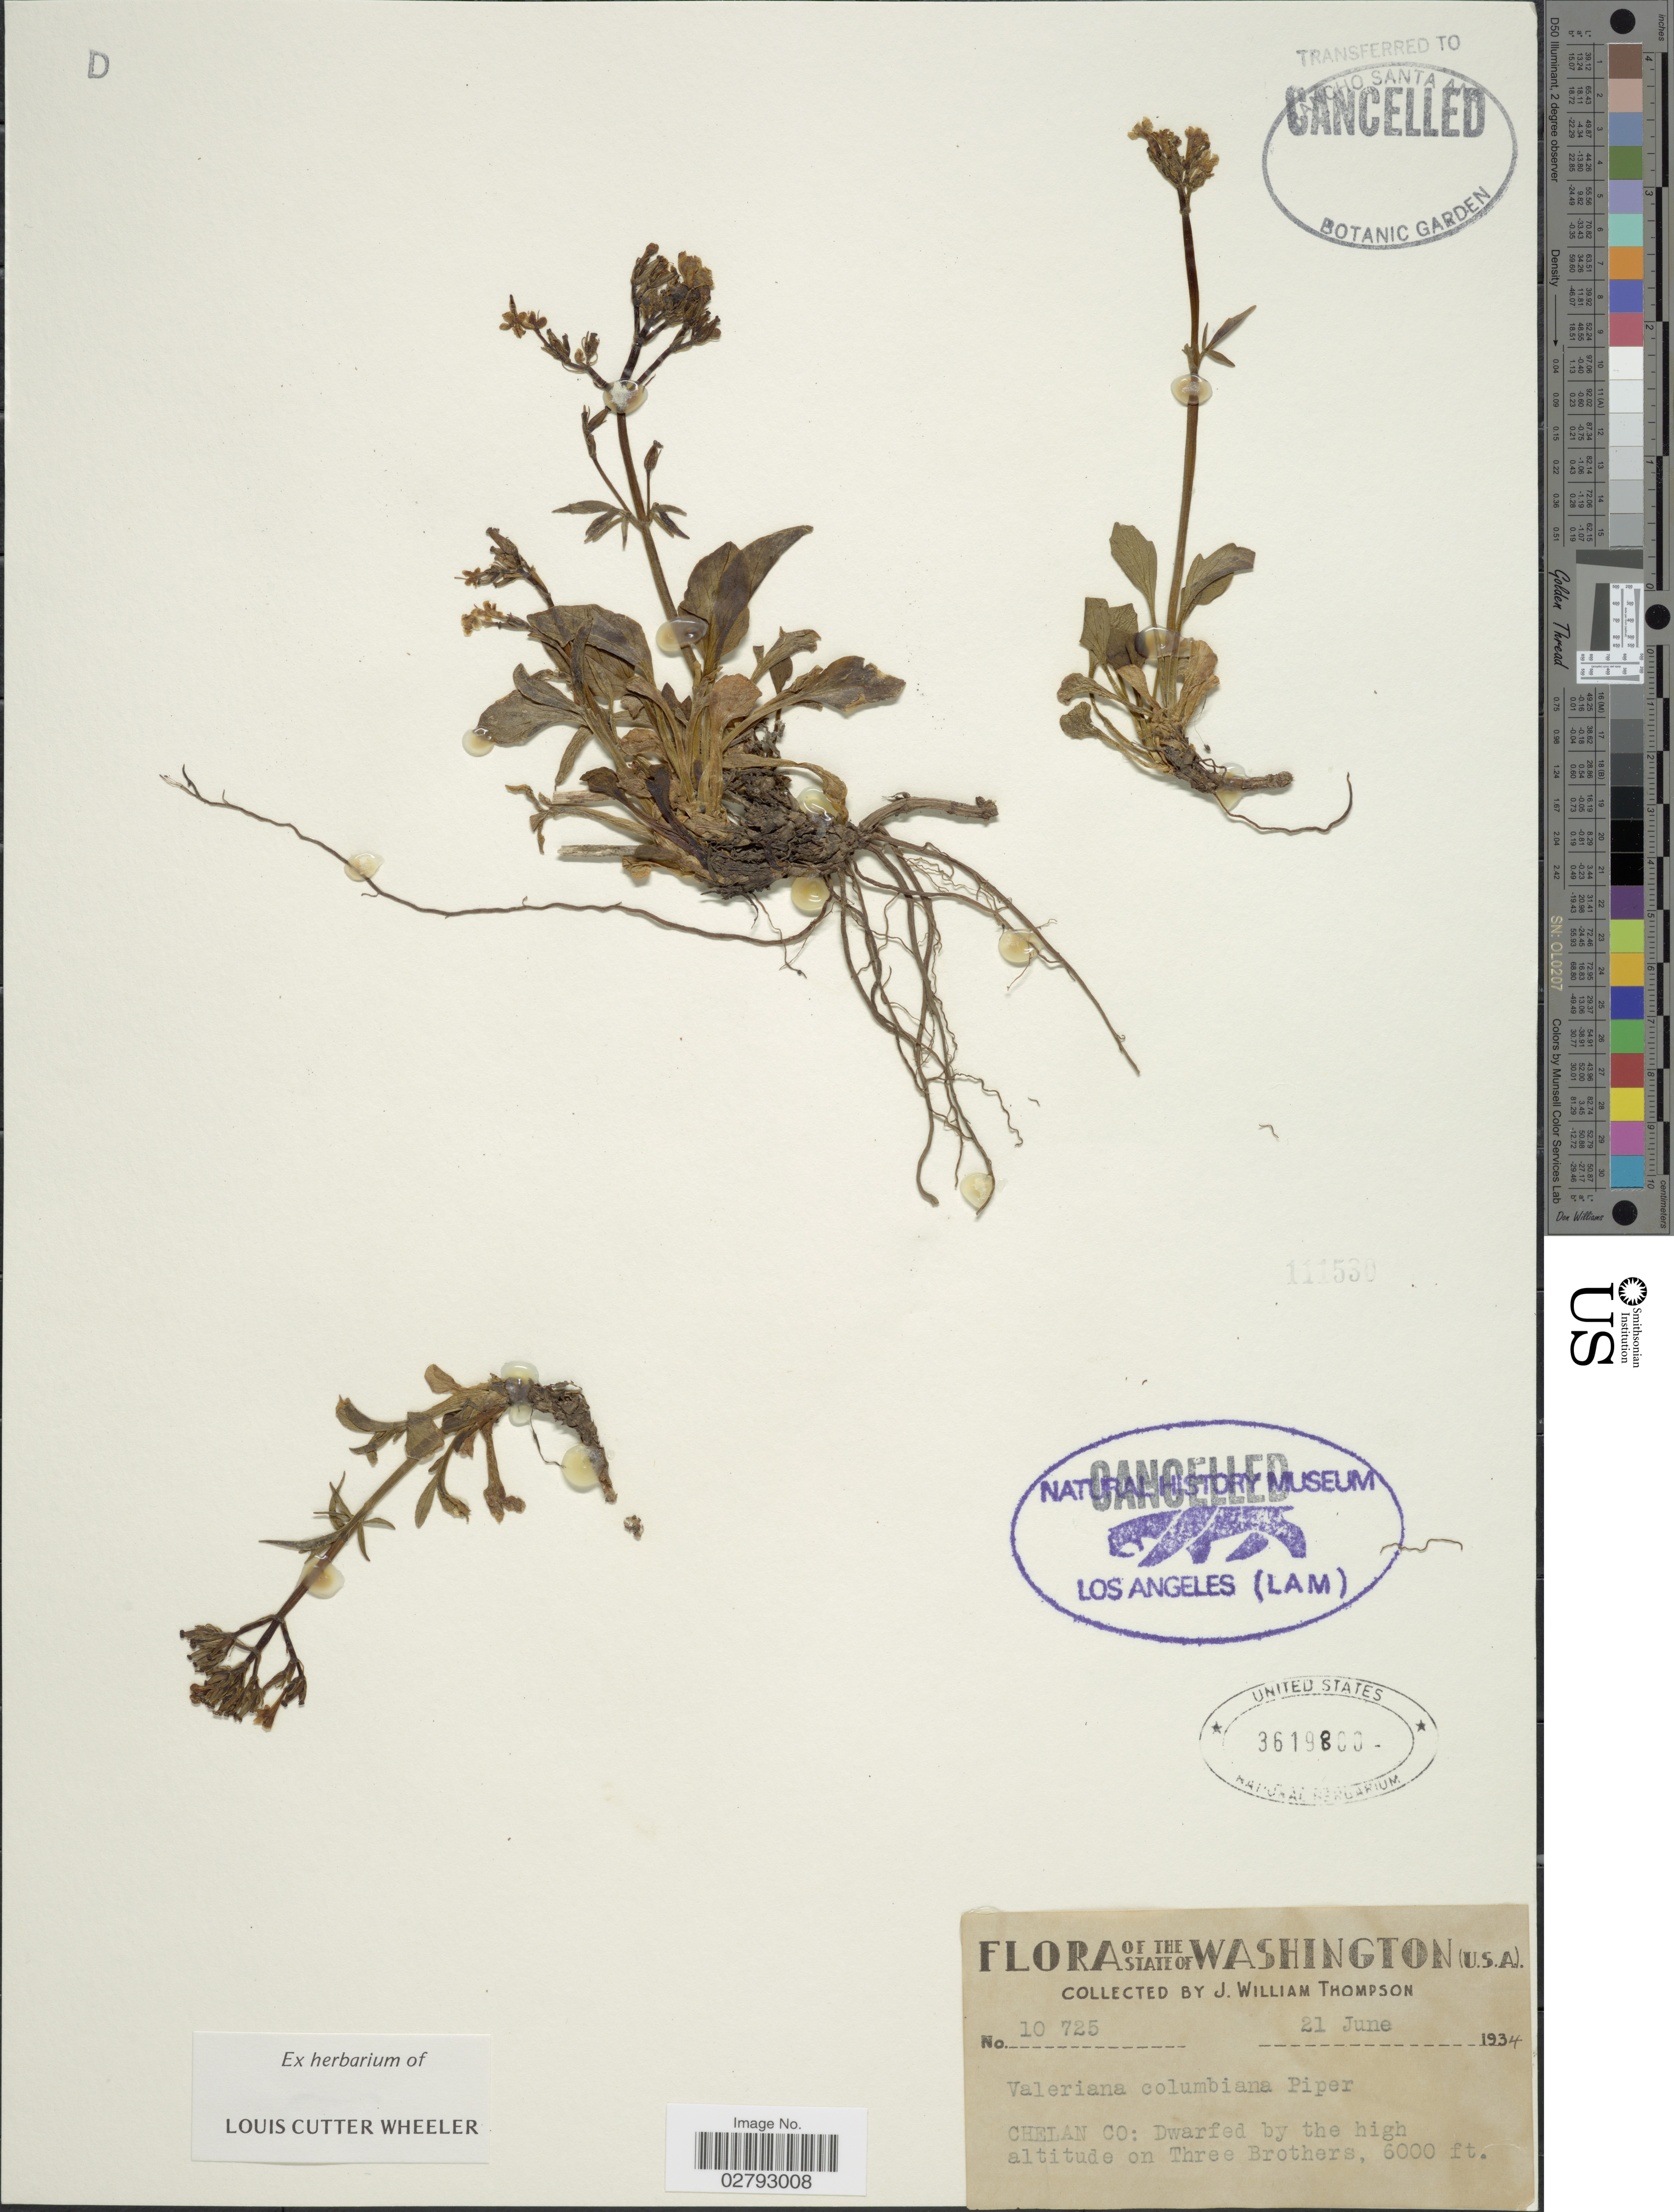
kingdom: Plantae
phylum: Tracheophyta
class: Magnoliopsida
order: Dipsacales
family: Caprifoliaceae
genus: Valeriana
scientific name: Valeriana columbiana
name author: Piper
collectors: J. W. Thompson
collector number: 10725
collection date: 1934-06-21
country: United States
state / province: Washington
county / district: Chelan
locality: Chelan Co.: Dwarded by the high altitude on Three Brothers.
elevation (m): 1829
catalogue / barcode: US 3619800